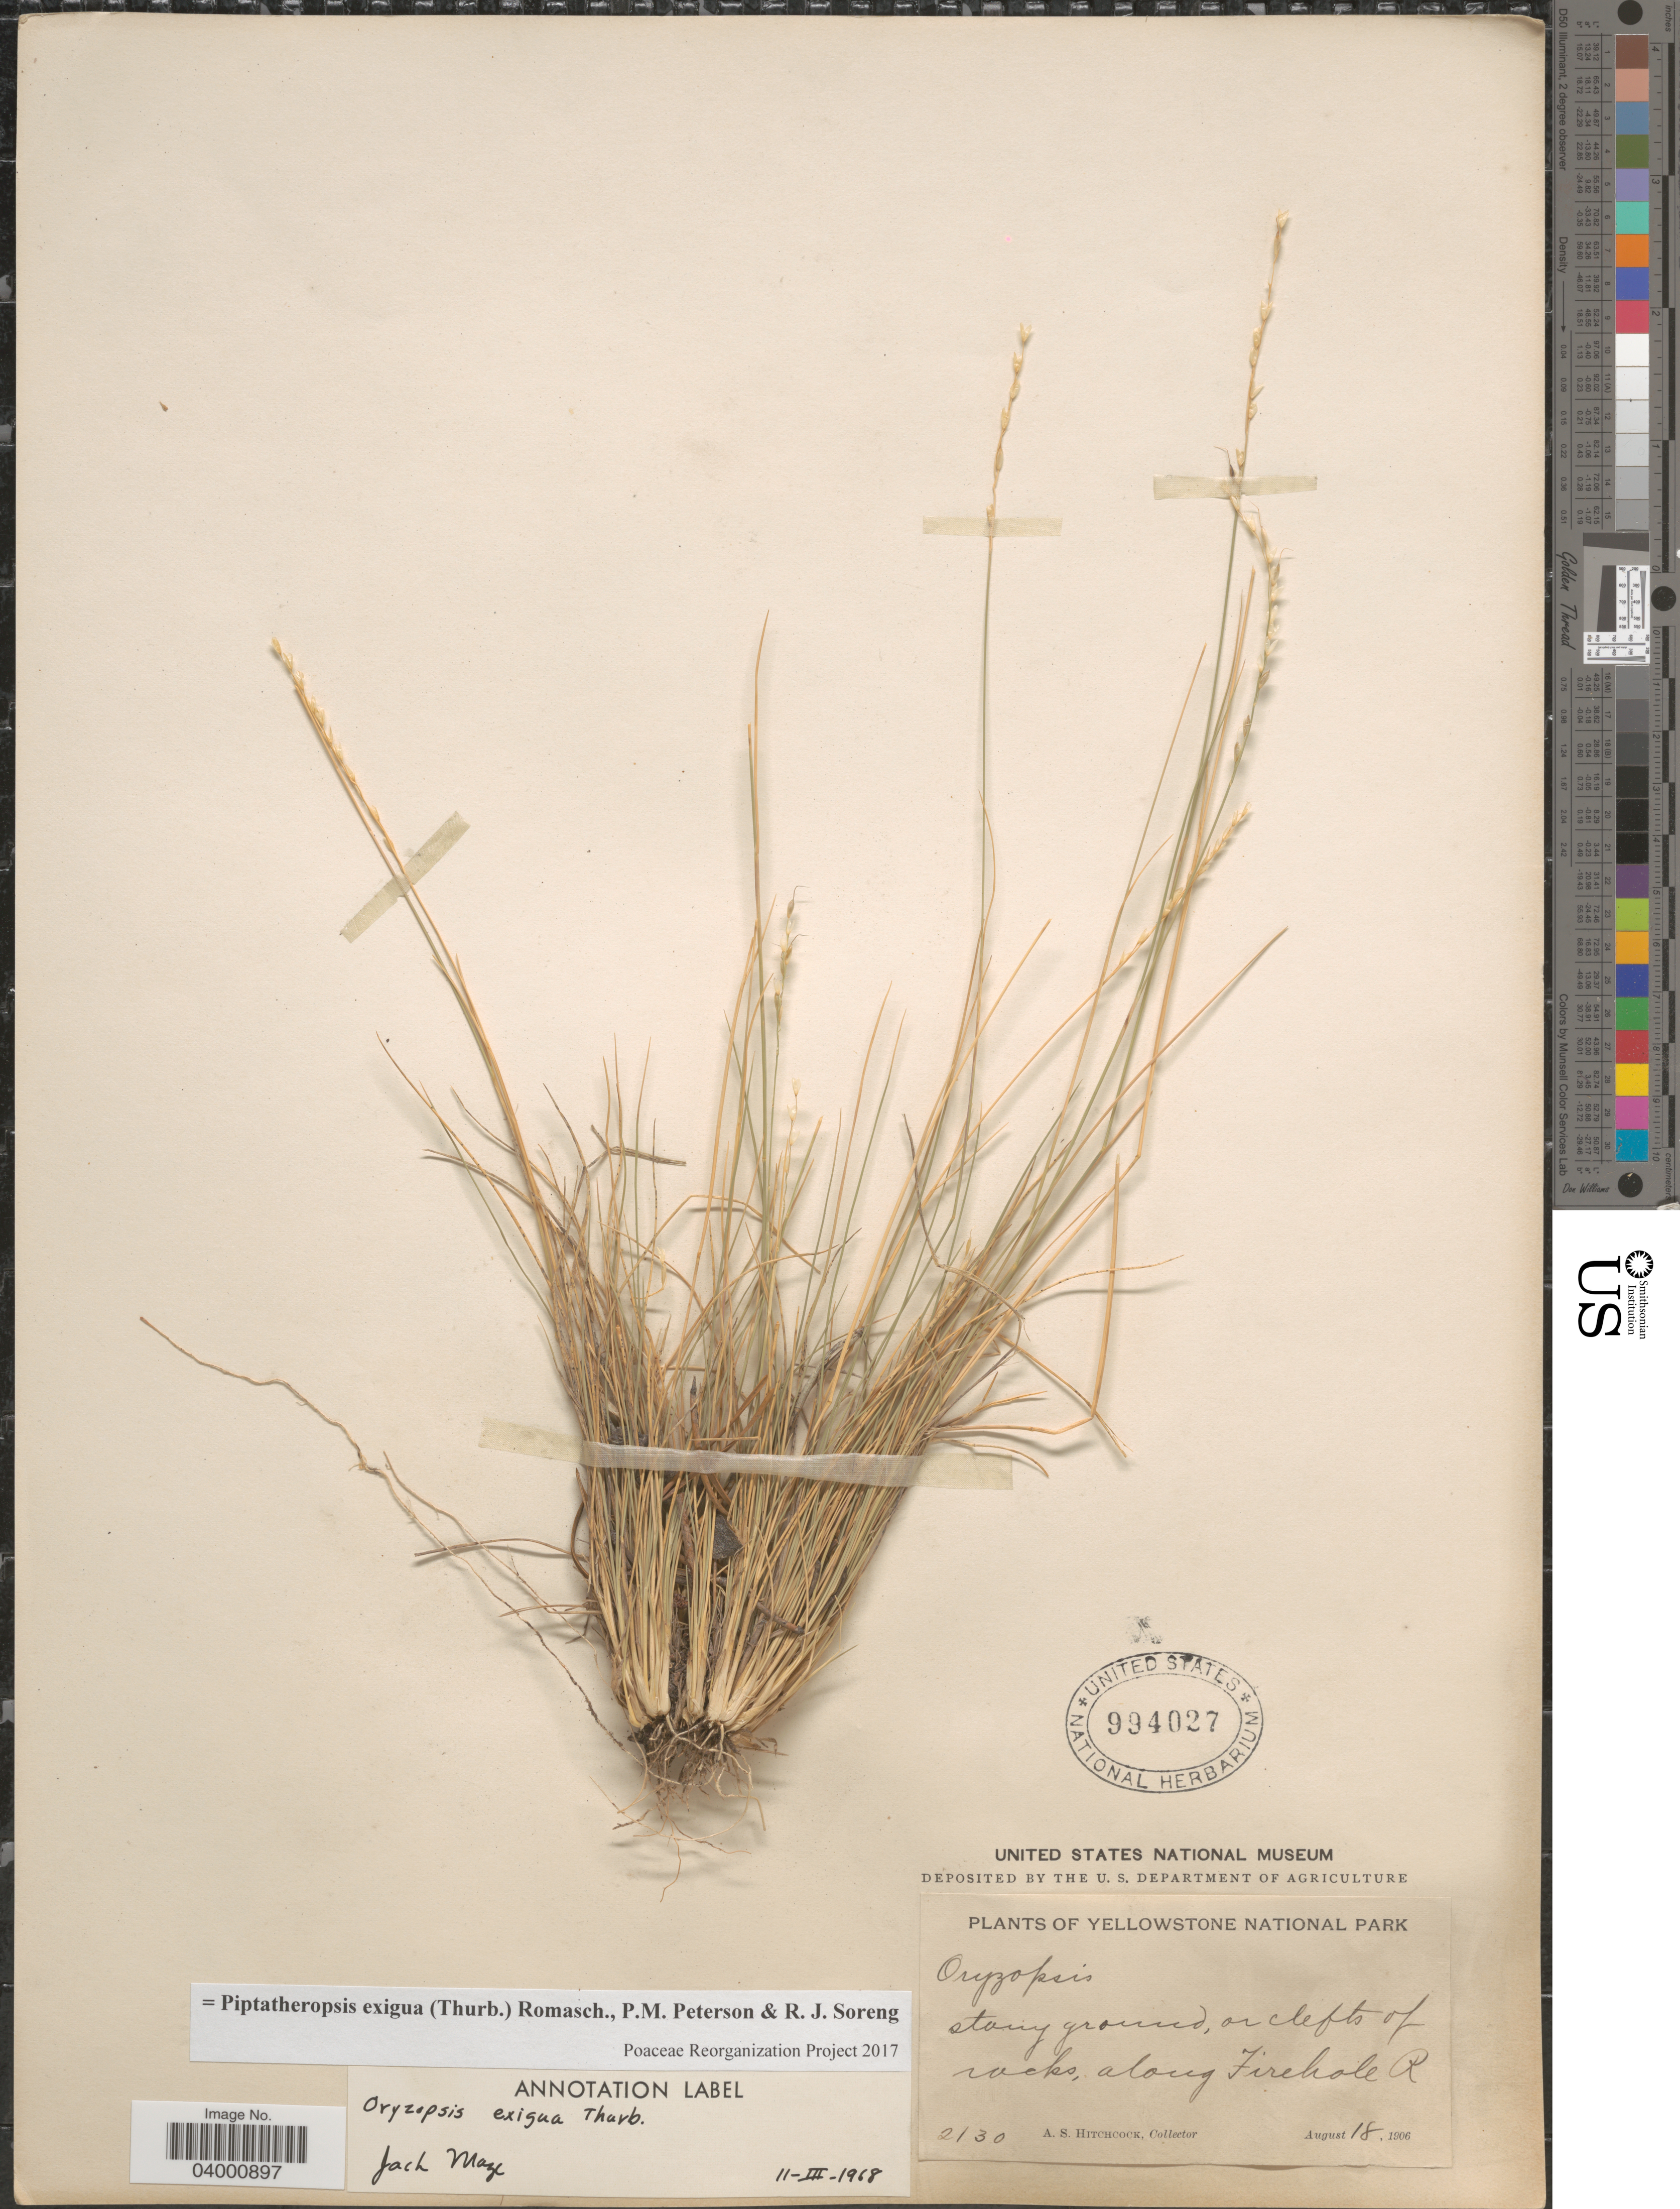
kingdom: Plantae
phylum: Tracheophyta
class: Liliopsida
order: Poales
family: Poaceae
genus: Piptatheropsis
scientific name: Piptatheropsis exigua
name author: (Thurb.) Romasch. et al.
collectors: A. S. Hitchcock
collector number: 2130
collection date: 1906-08-18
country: United States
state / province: Wyoming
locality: Yellowstone National Park. Along Firehole R.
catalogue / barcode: US 994027